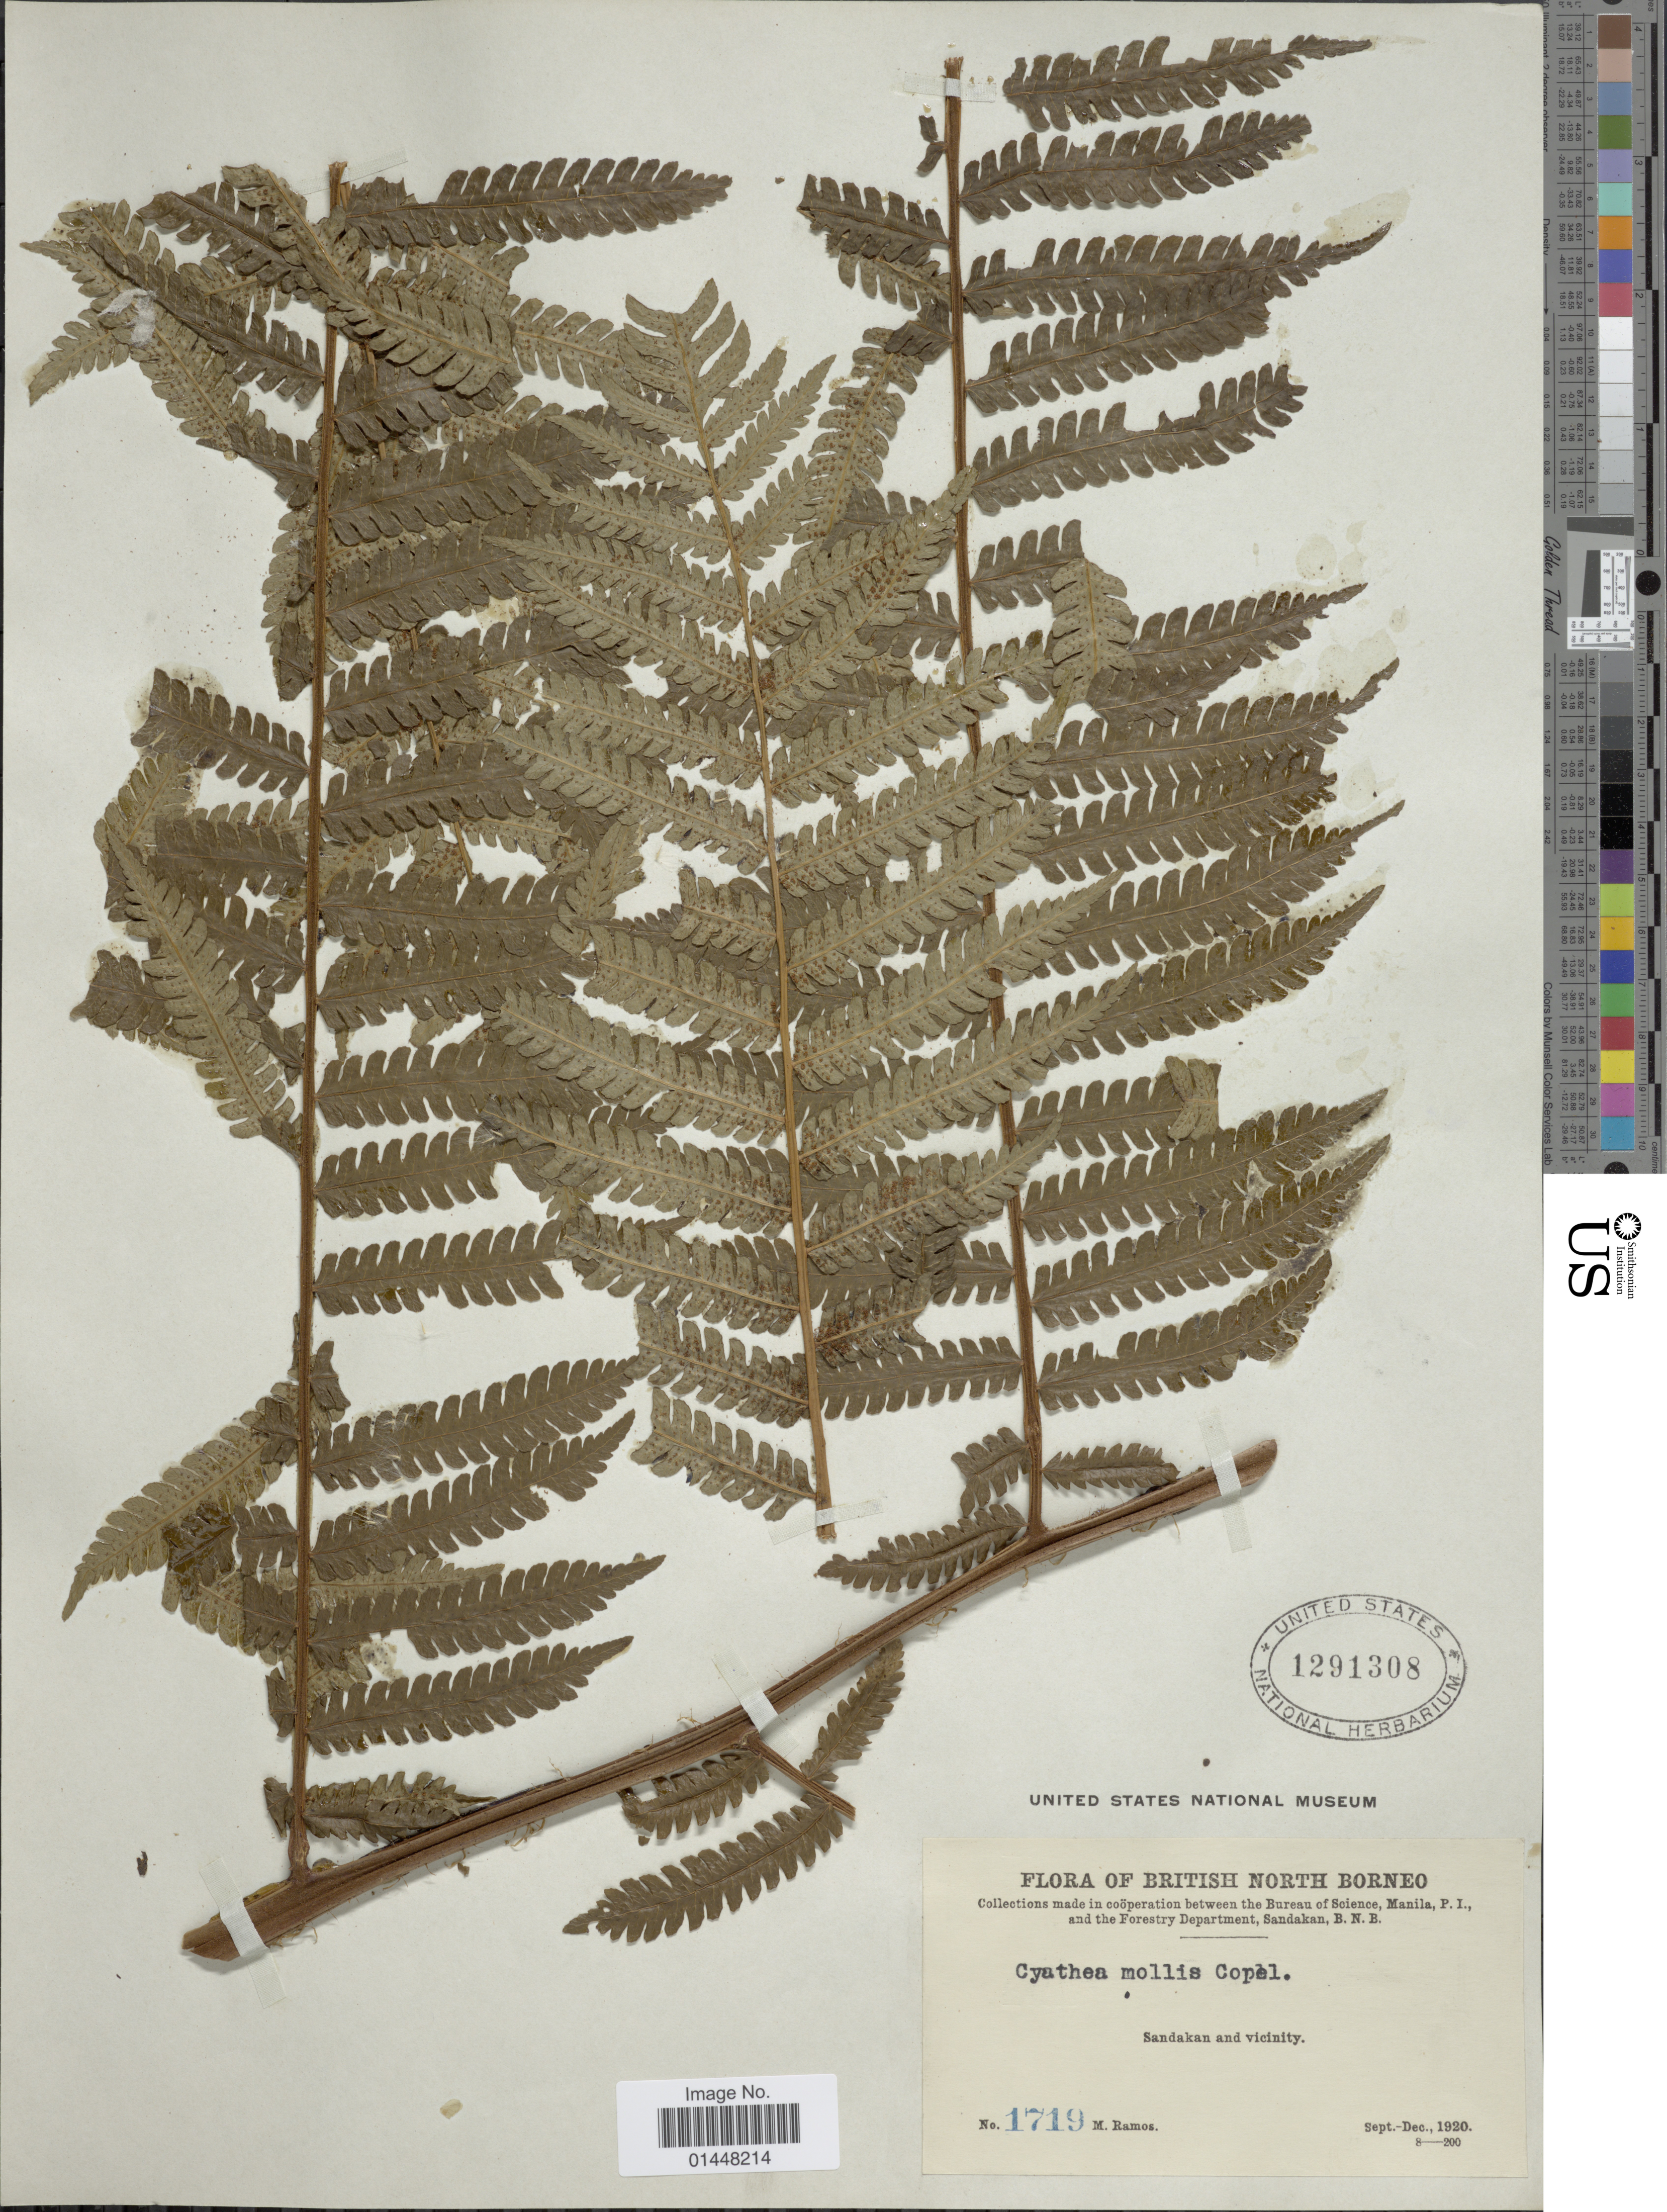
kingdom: Plantae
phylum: Tracheophyta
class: Polypodiopsida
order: Cyatheales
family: Cyatheaceae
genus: Gymnosphaera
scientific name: Gymnosphaera trichophora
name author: (Copel.) Copel.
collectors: M. Ramos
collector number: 1719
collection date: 1920-09/1920-12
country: Malaysia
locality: British North Borneo. Sandakan and Vicinity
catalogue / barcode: US 1291308